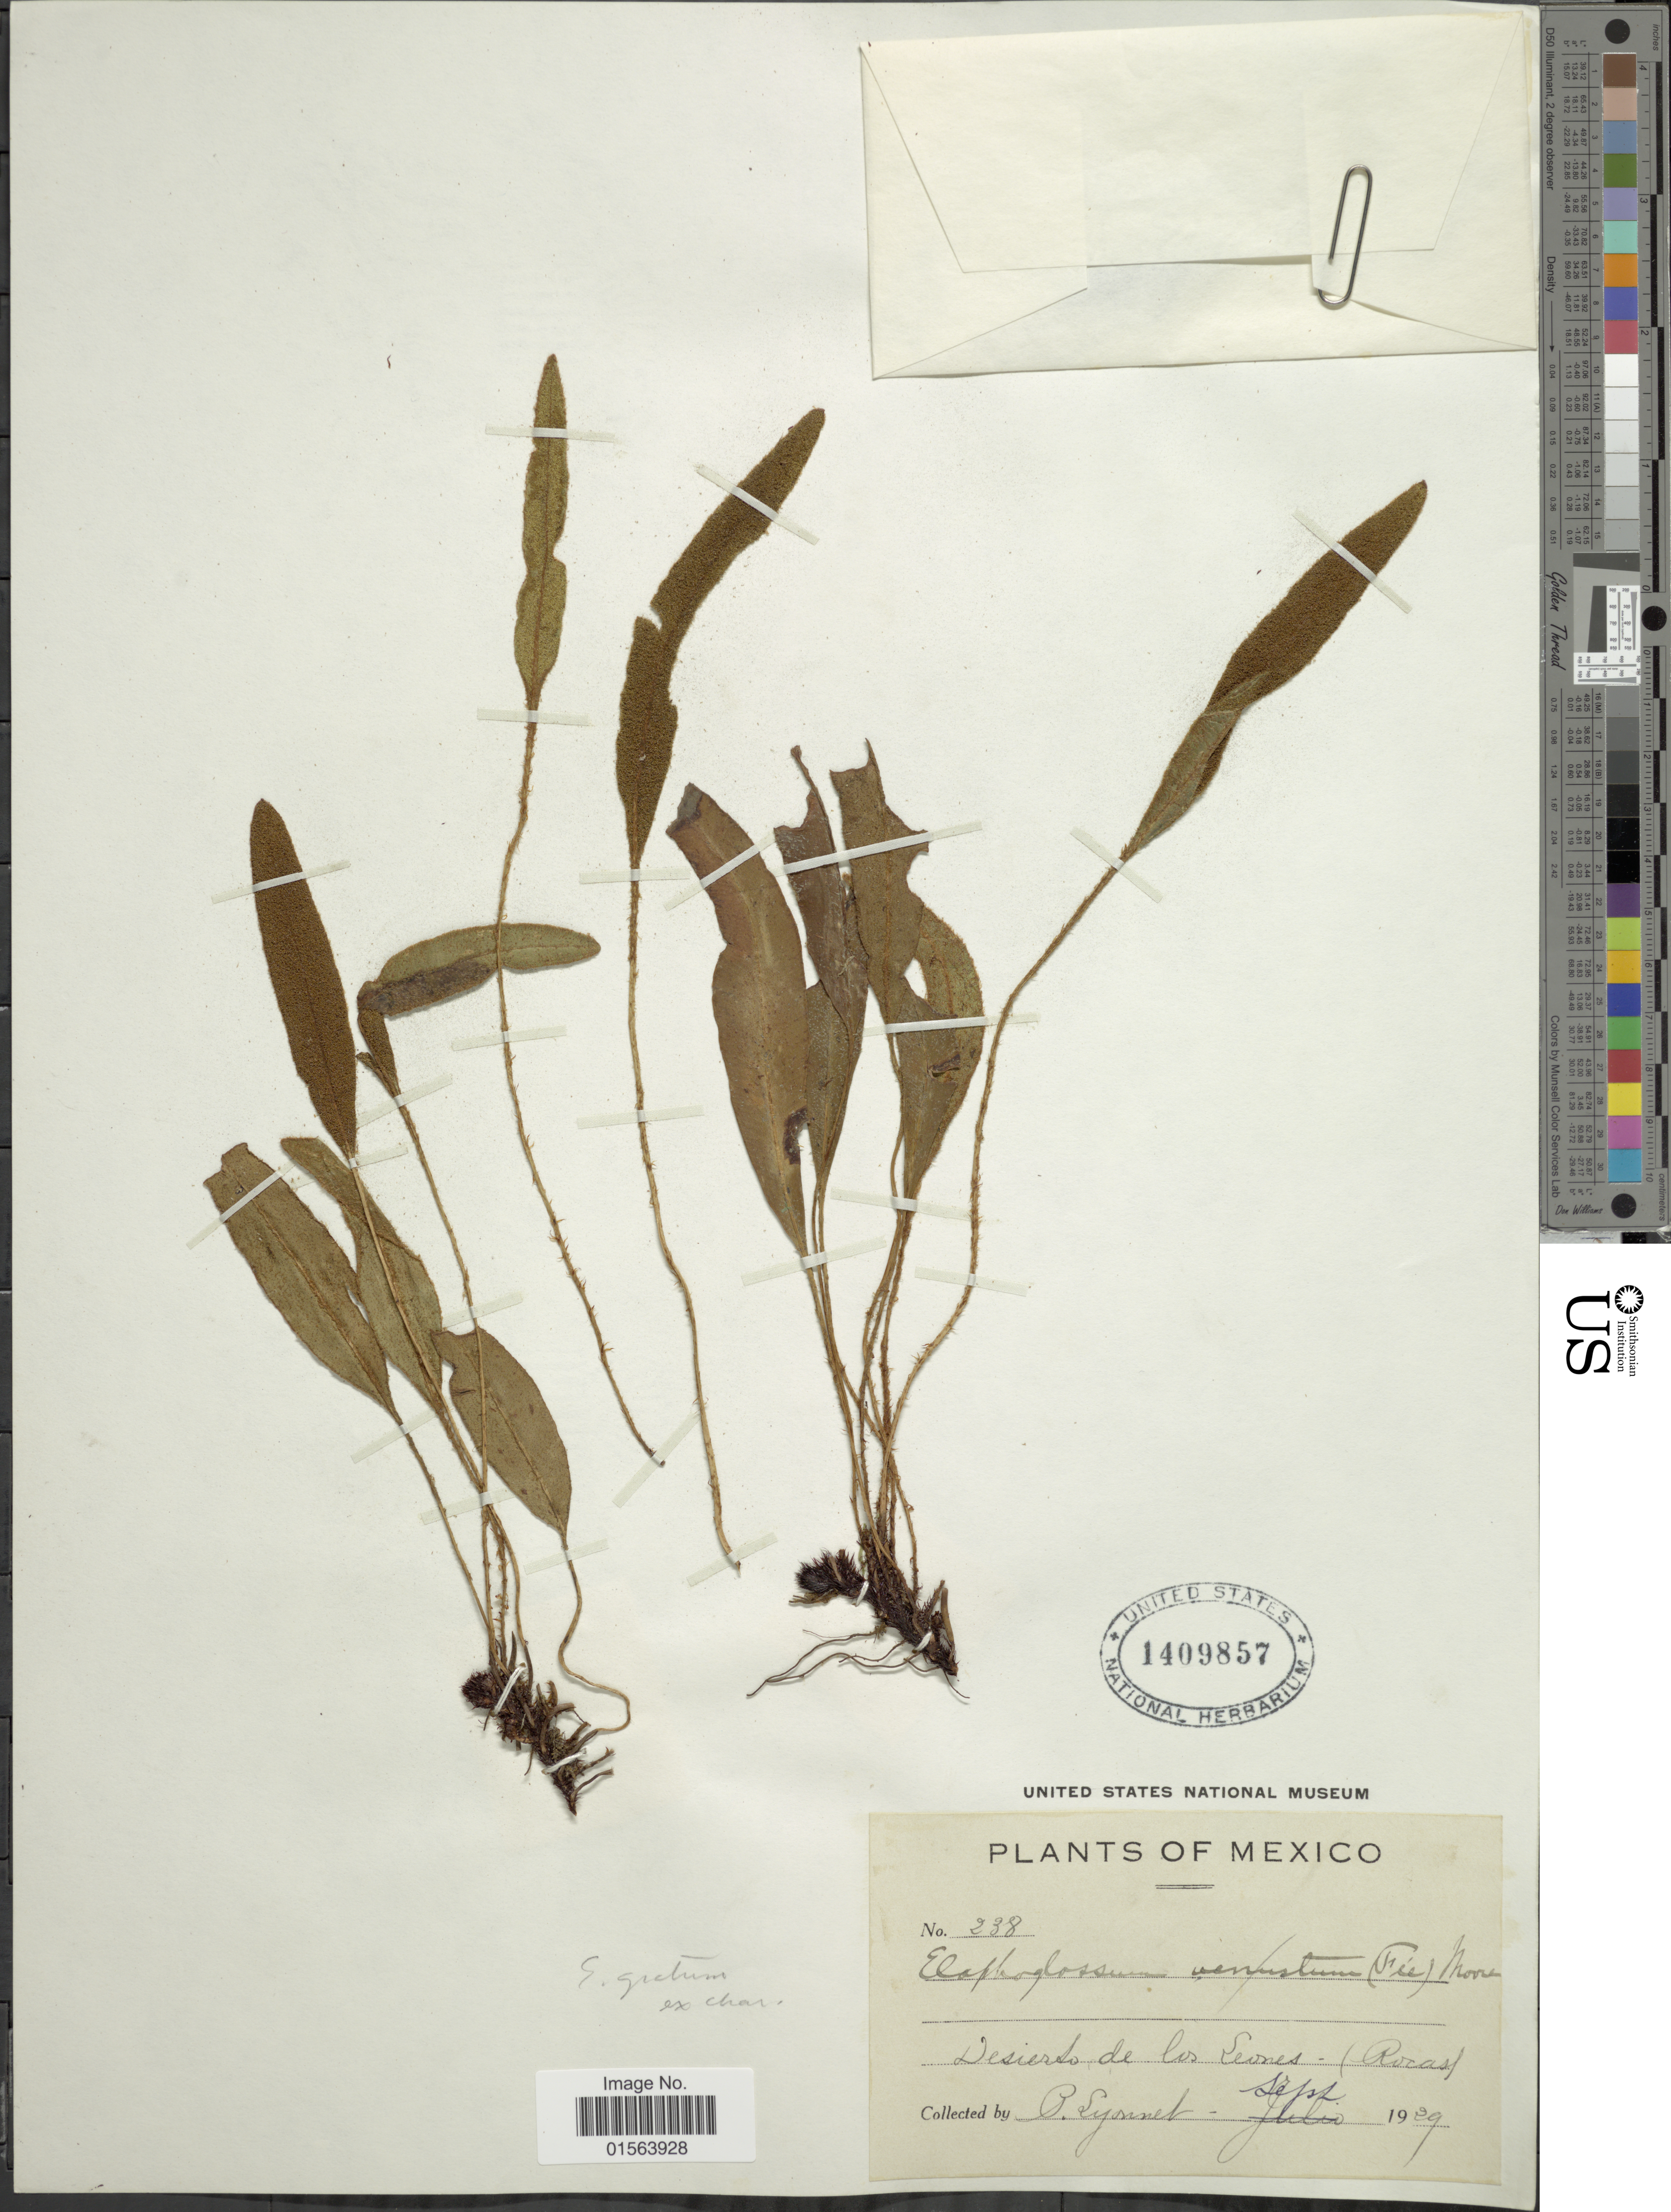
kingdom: Plantae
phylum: Tracheophyta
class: Polypodiopsida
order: Polypodiales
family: Dryopteridaceae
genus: Elaphoglossum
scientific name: Elaphoglossum gratum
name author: (Fée) T. Moore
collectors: P. Lyonnet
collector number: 238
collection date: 1929-09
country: Mexico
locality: Desierto de los Leones (Rocas)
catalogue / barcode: US 1409857